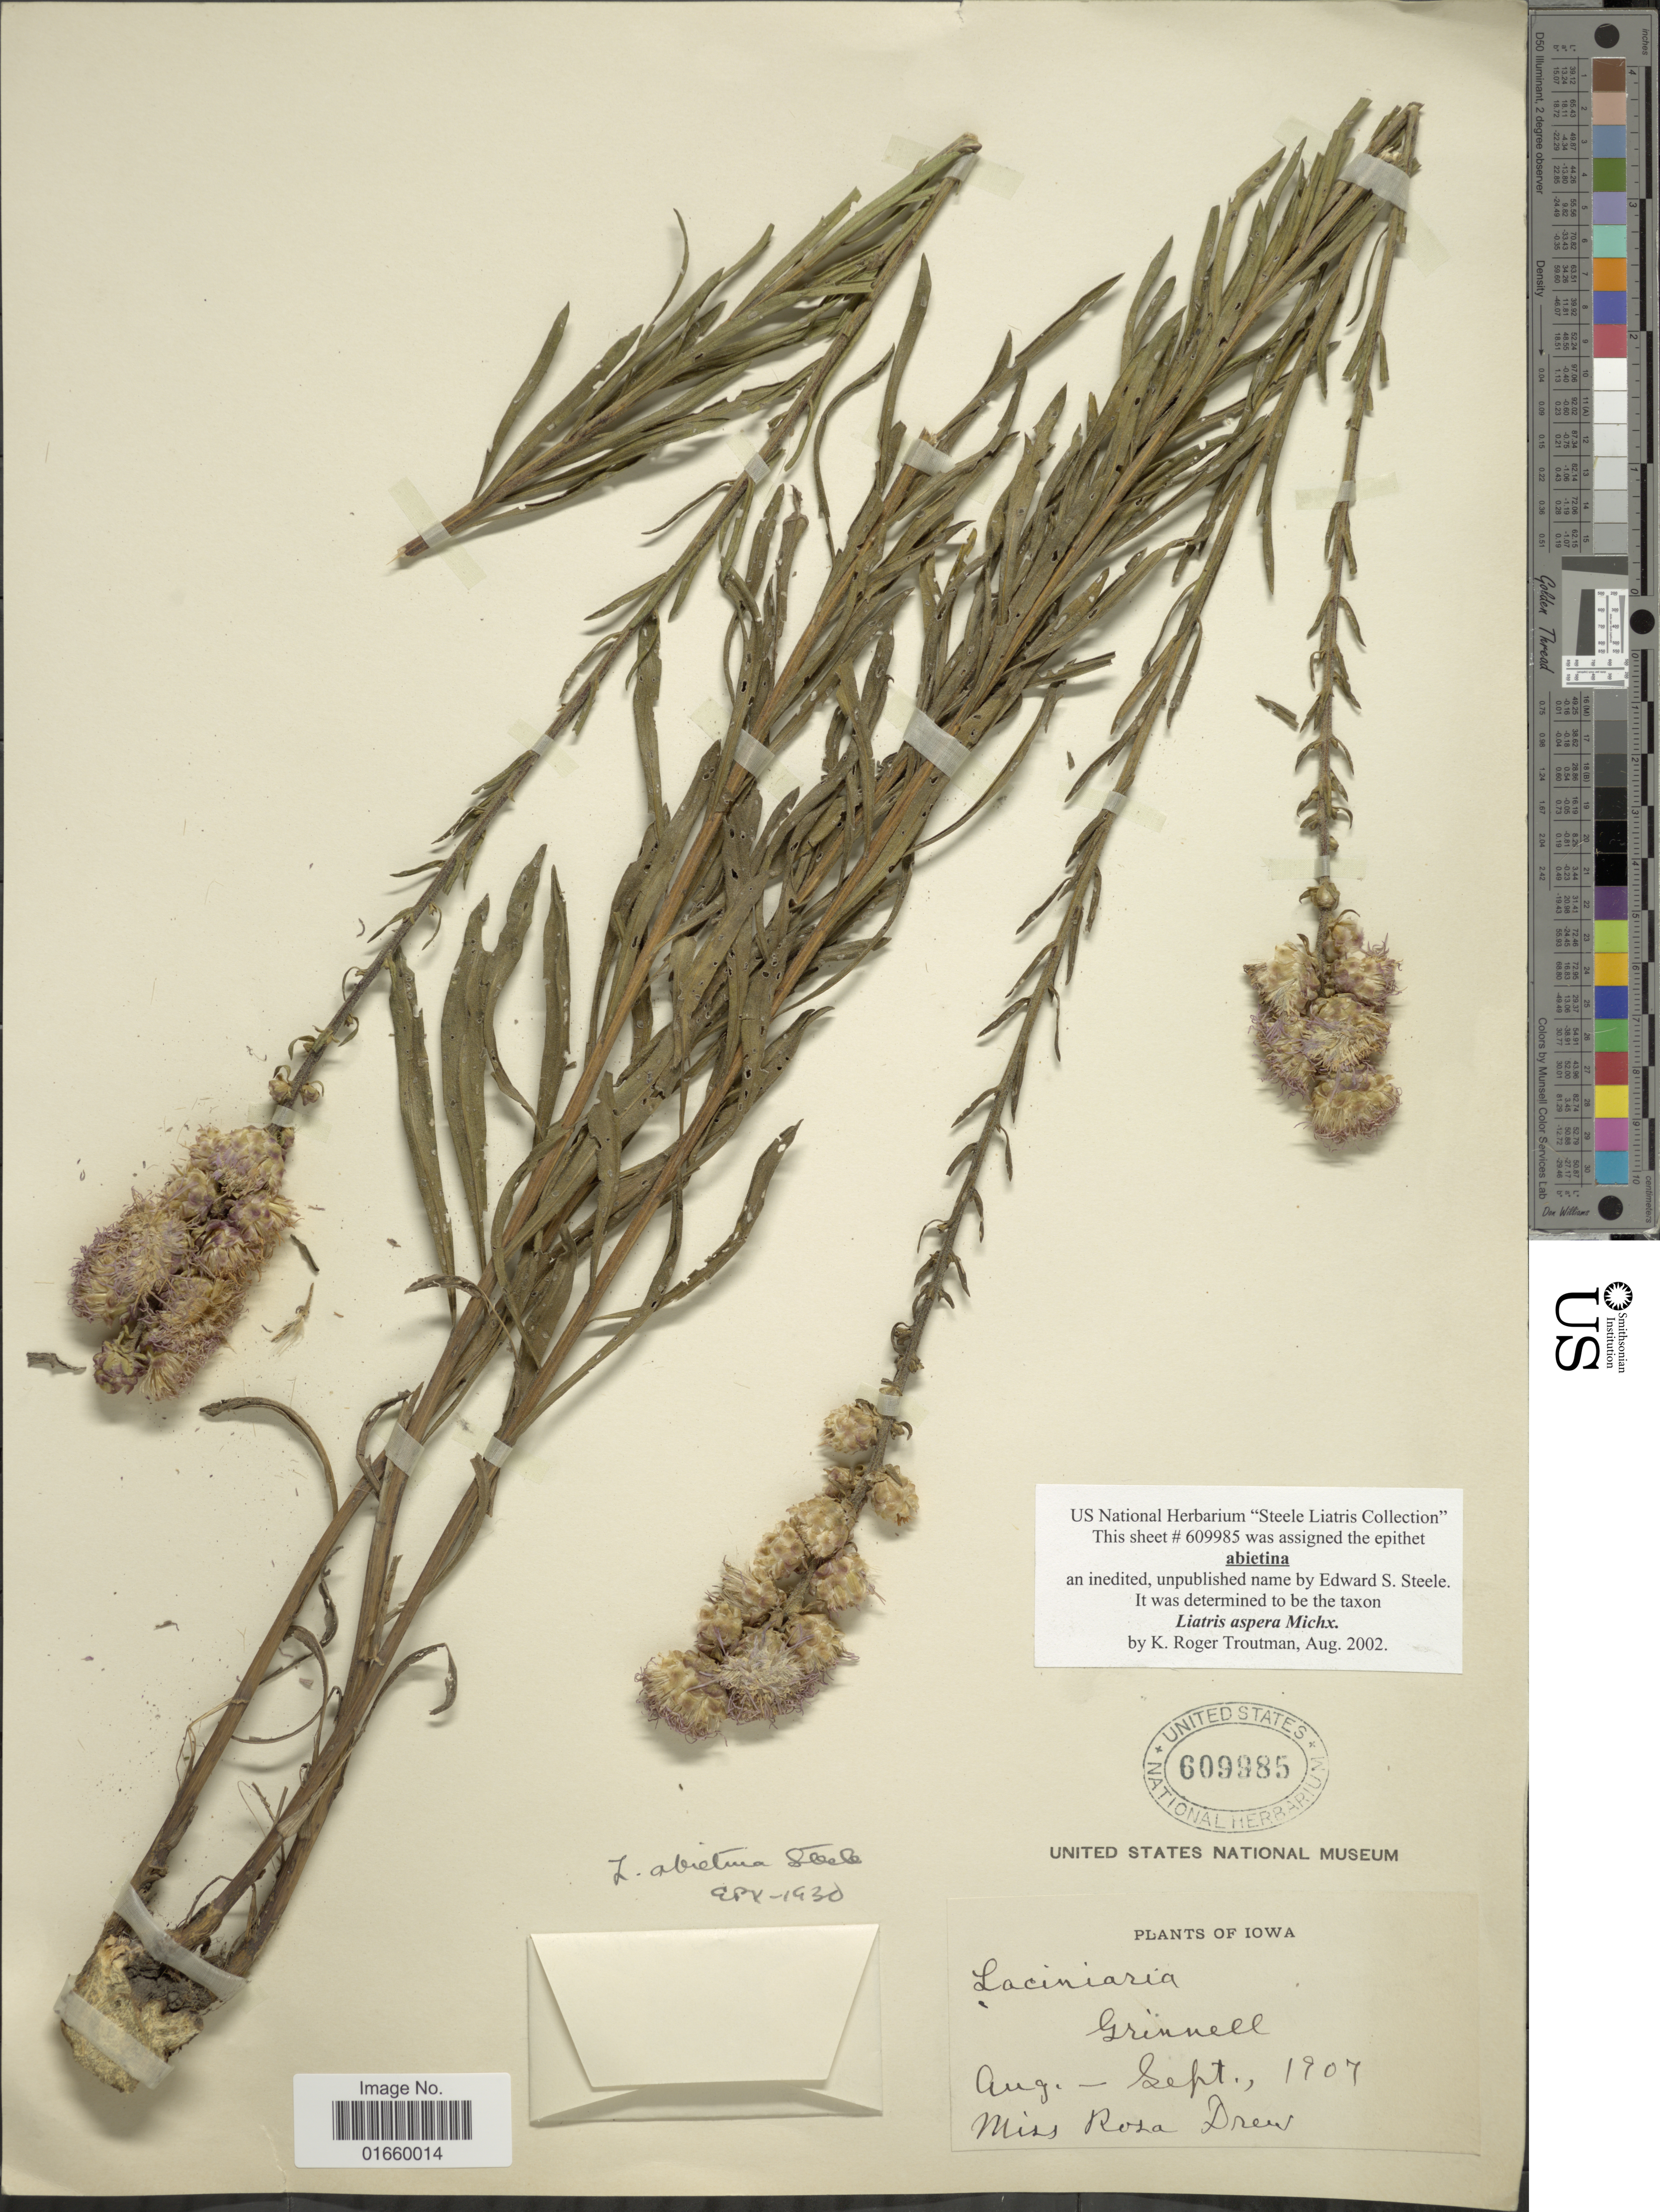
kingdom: Plantae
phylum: Tracheophyta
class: Magnoliopsida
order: Asterales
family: Asteraceae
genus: Liatris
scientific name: Liatris aspera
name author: Michx.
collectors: R. Drew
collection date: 1907-08/1907-09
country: United States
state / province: Iowa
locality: Grinnell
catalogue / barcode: US 609985